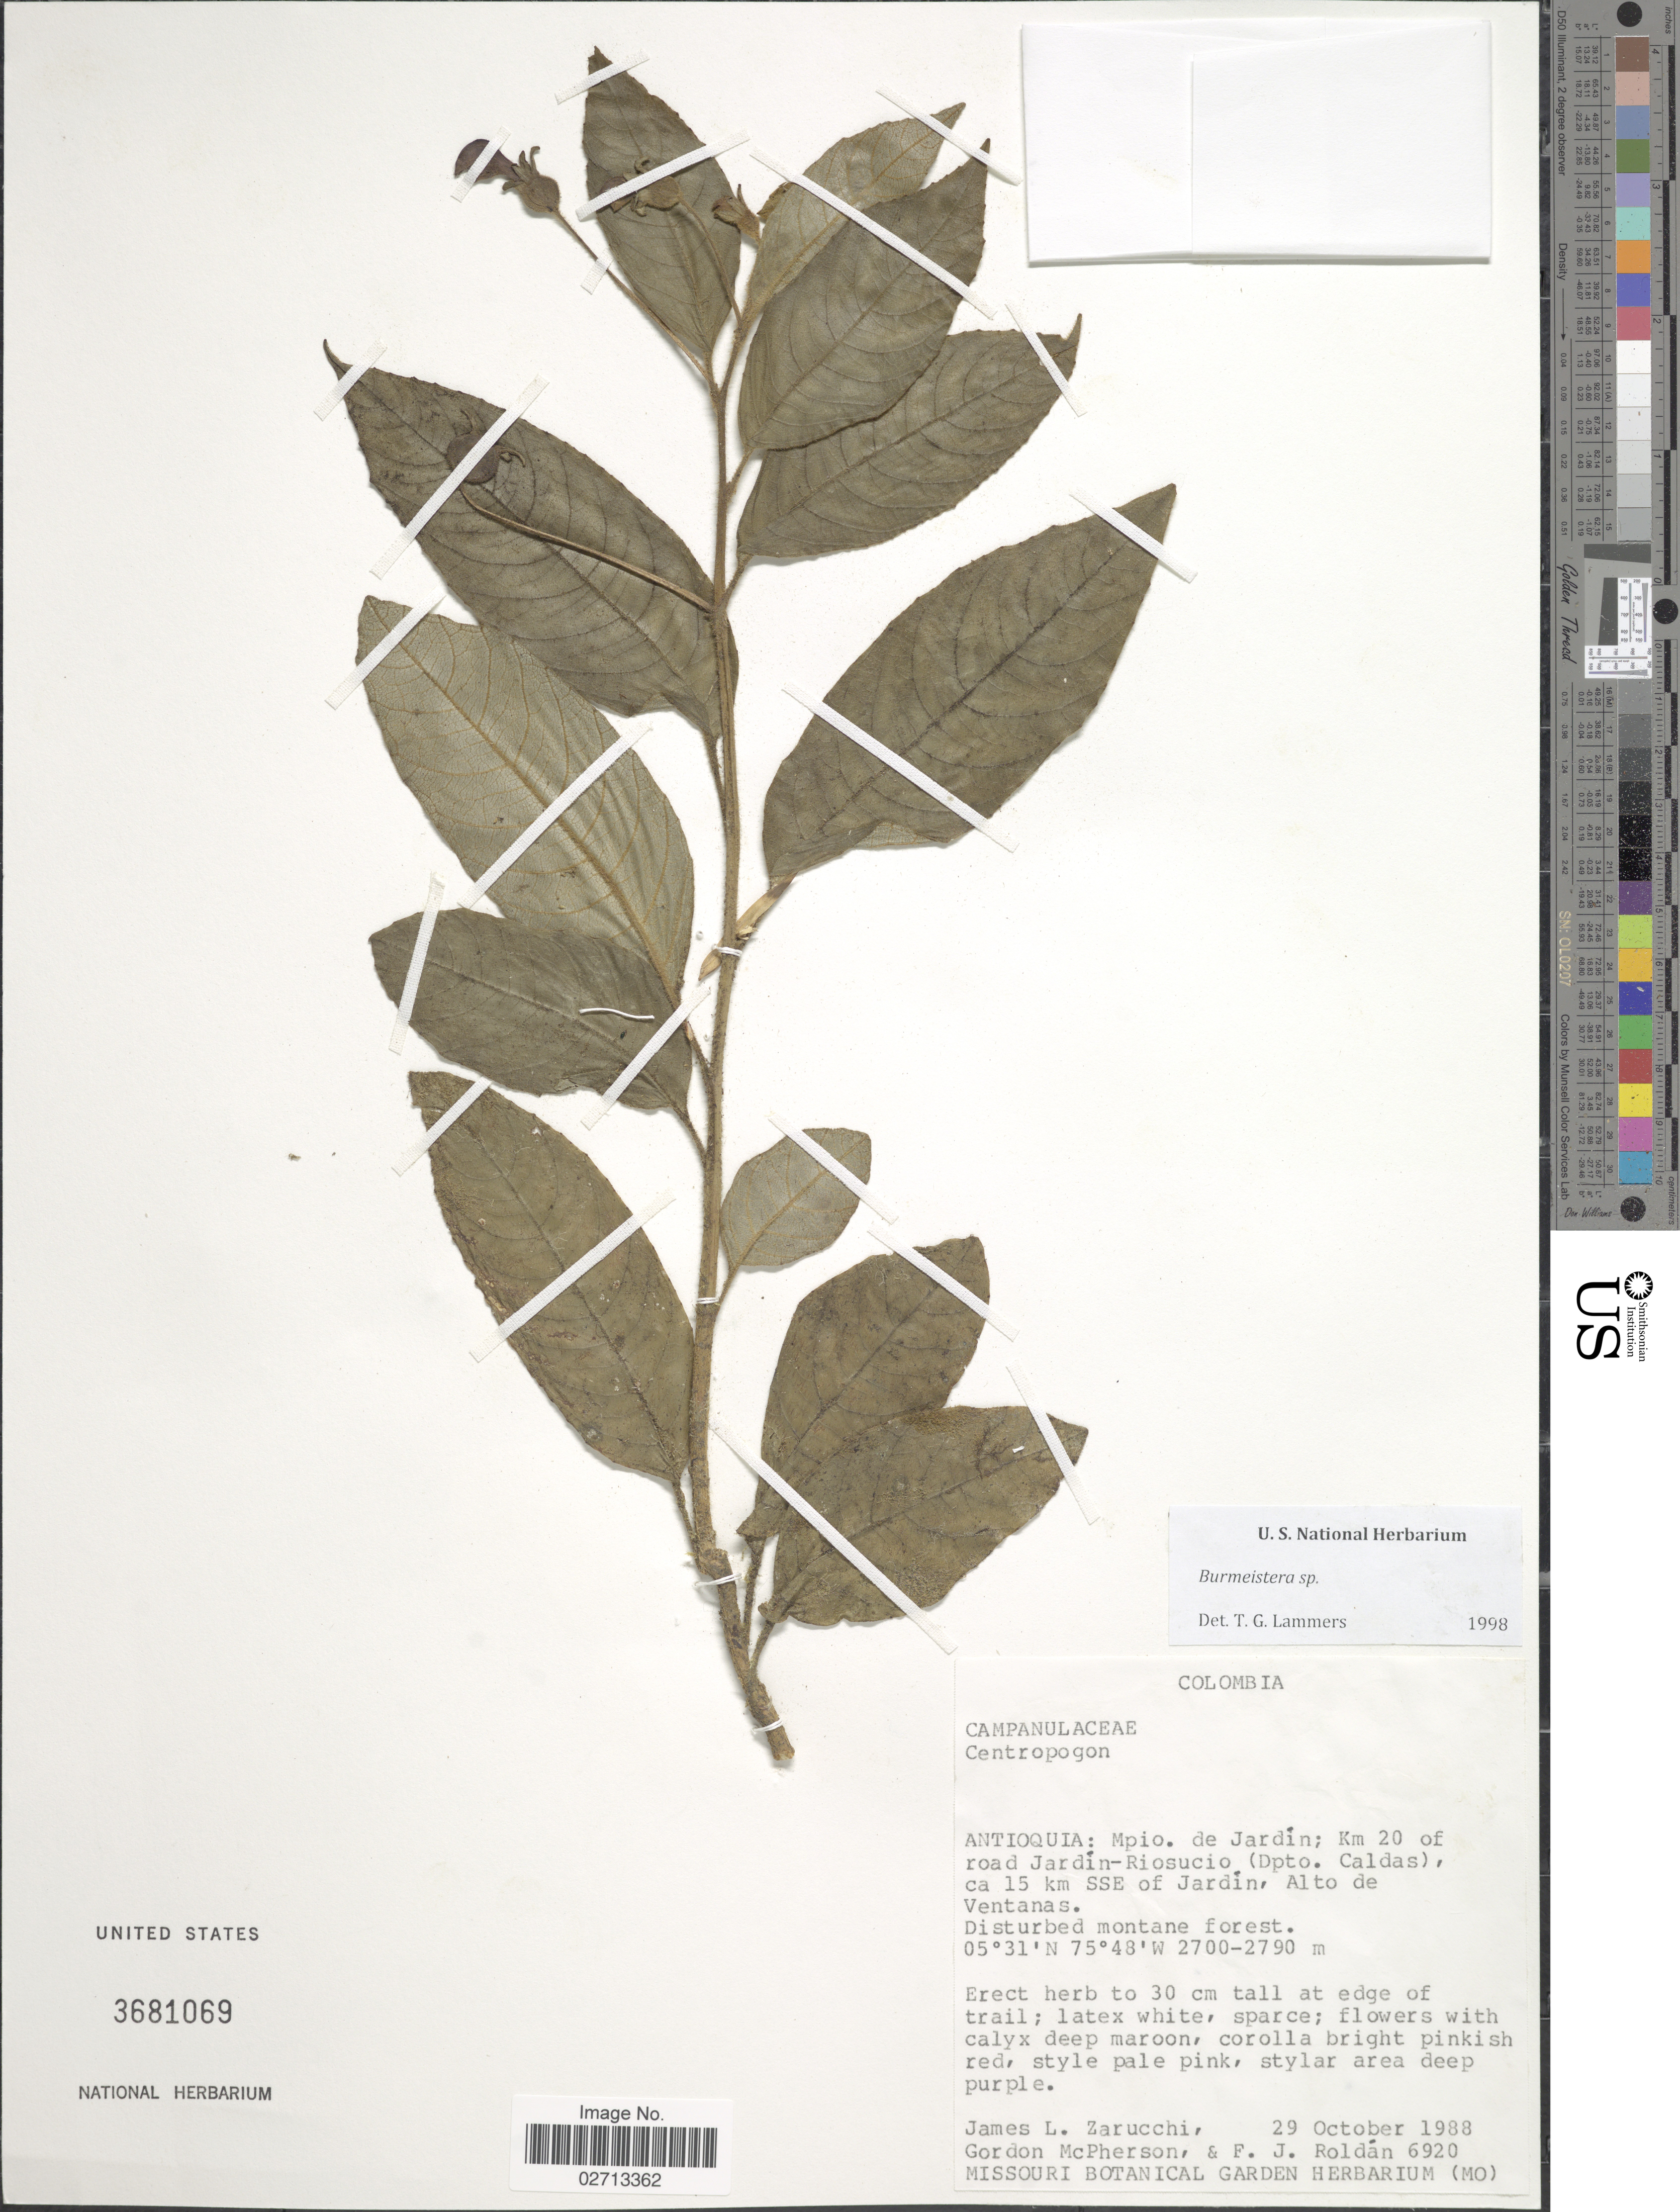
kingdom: Plantae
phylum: Tracheophyta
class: Magnoliopsida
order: Asterales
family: Campanulaceae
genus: Burmeistera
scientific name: Burmeistera sp.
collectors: J. L. Zarucchi, G. McPherson & F. J. Roldán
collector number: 6920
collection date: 1988-10-29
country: Colombia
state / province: Antioquia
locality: Mpio. de Jardín; Km 20 of road Jardín-Riosucio (Dpto. Caldas), ca 15 km SSE of Jardín, Alto de Ventanas.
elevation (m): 2700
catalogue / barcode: US 3681069